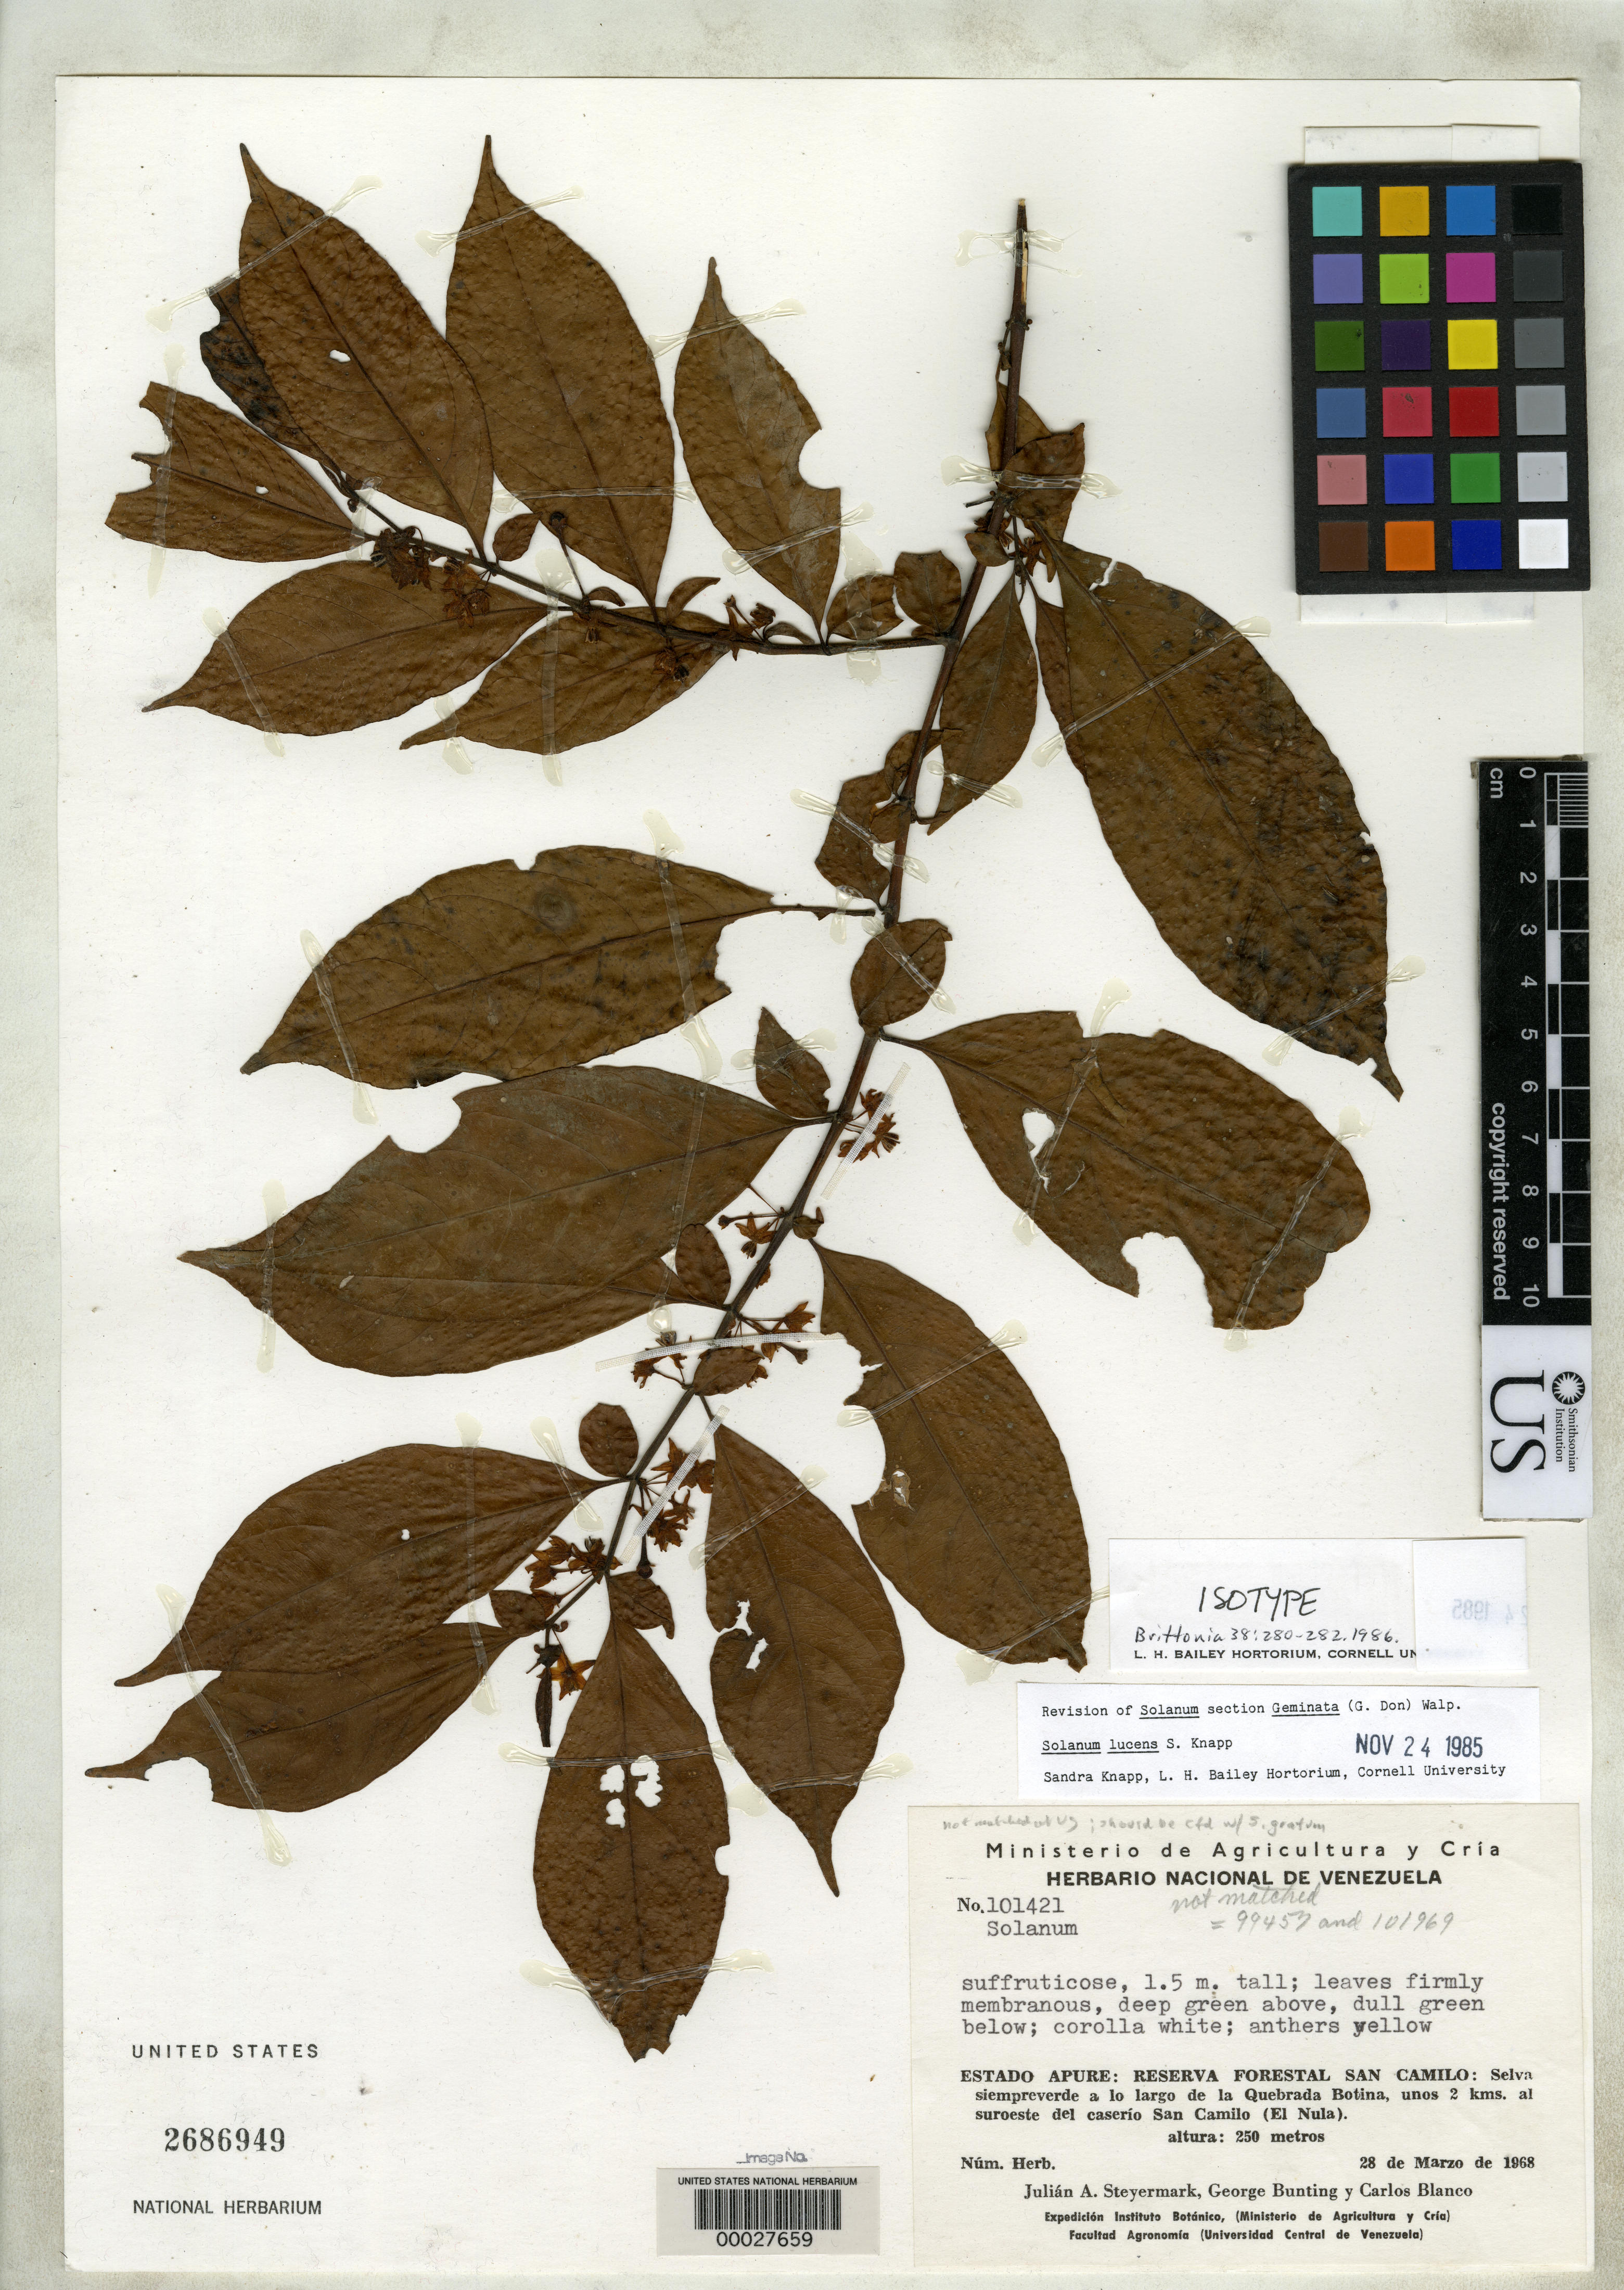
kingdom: Plantae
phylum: Tracheophyta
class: Magnoliopsida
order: Solanales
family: Solanaceae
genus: Solanum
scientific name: Solanum lucens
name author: S. Knapp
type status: Isotype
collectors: J. Steyermark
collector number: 101421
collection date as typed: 28 Mar 1968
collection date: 1968-03-28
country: Venezuela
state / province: Apure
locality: San Camilo Forest Reserve, Quebrada Botina, 2km SE of San Camilo.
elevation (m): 250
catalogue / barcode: US 2686949